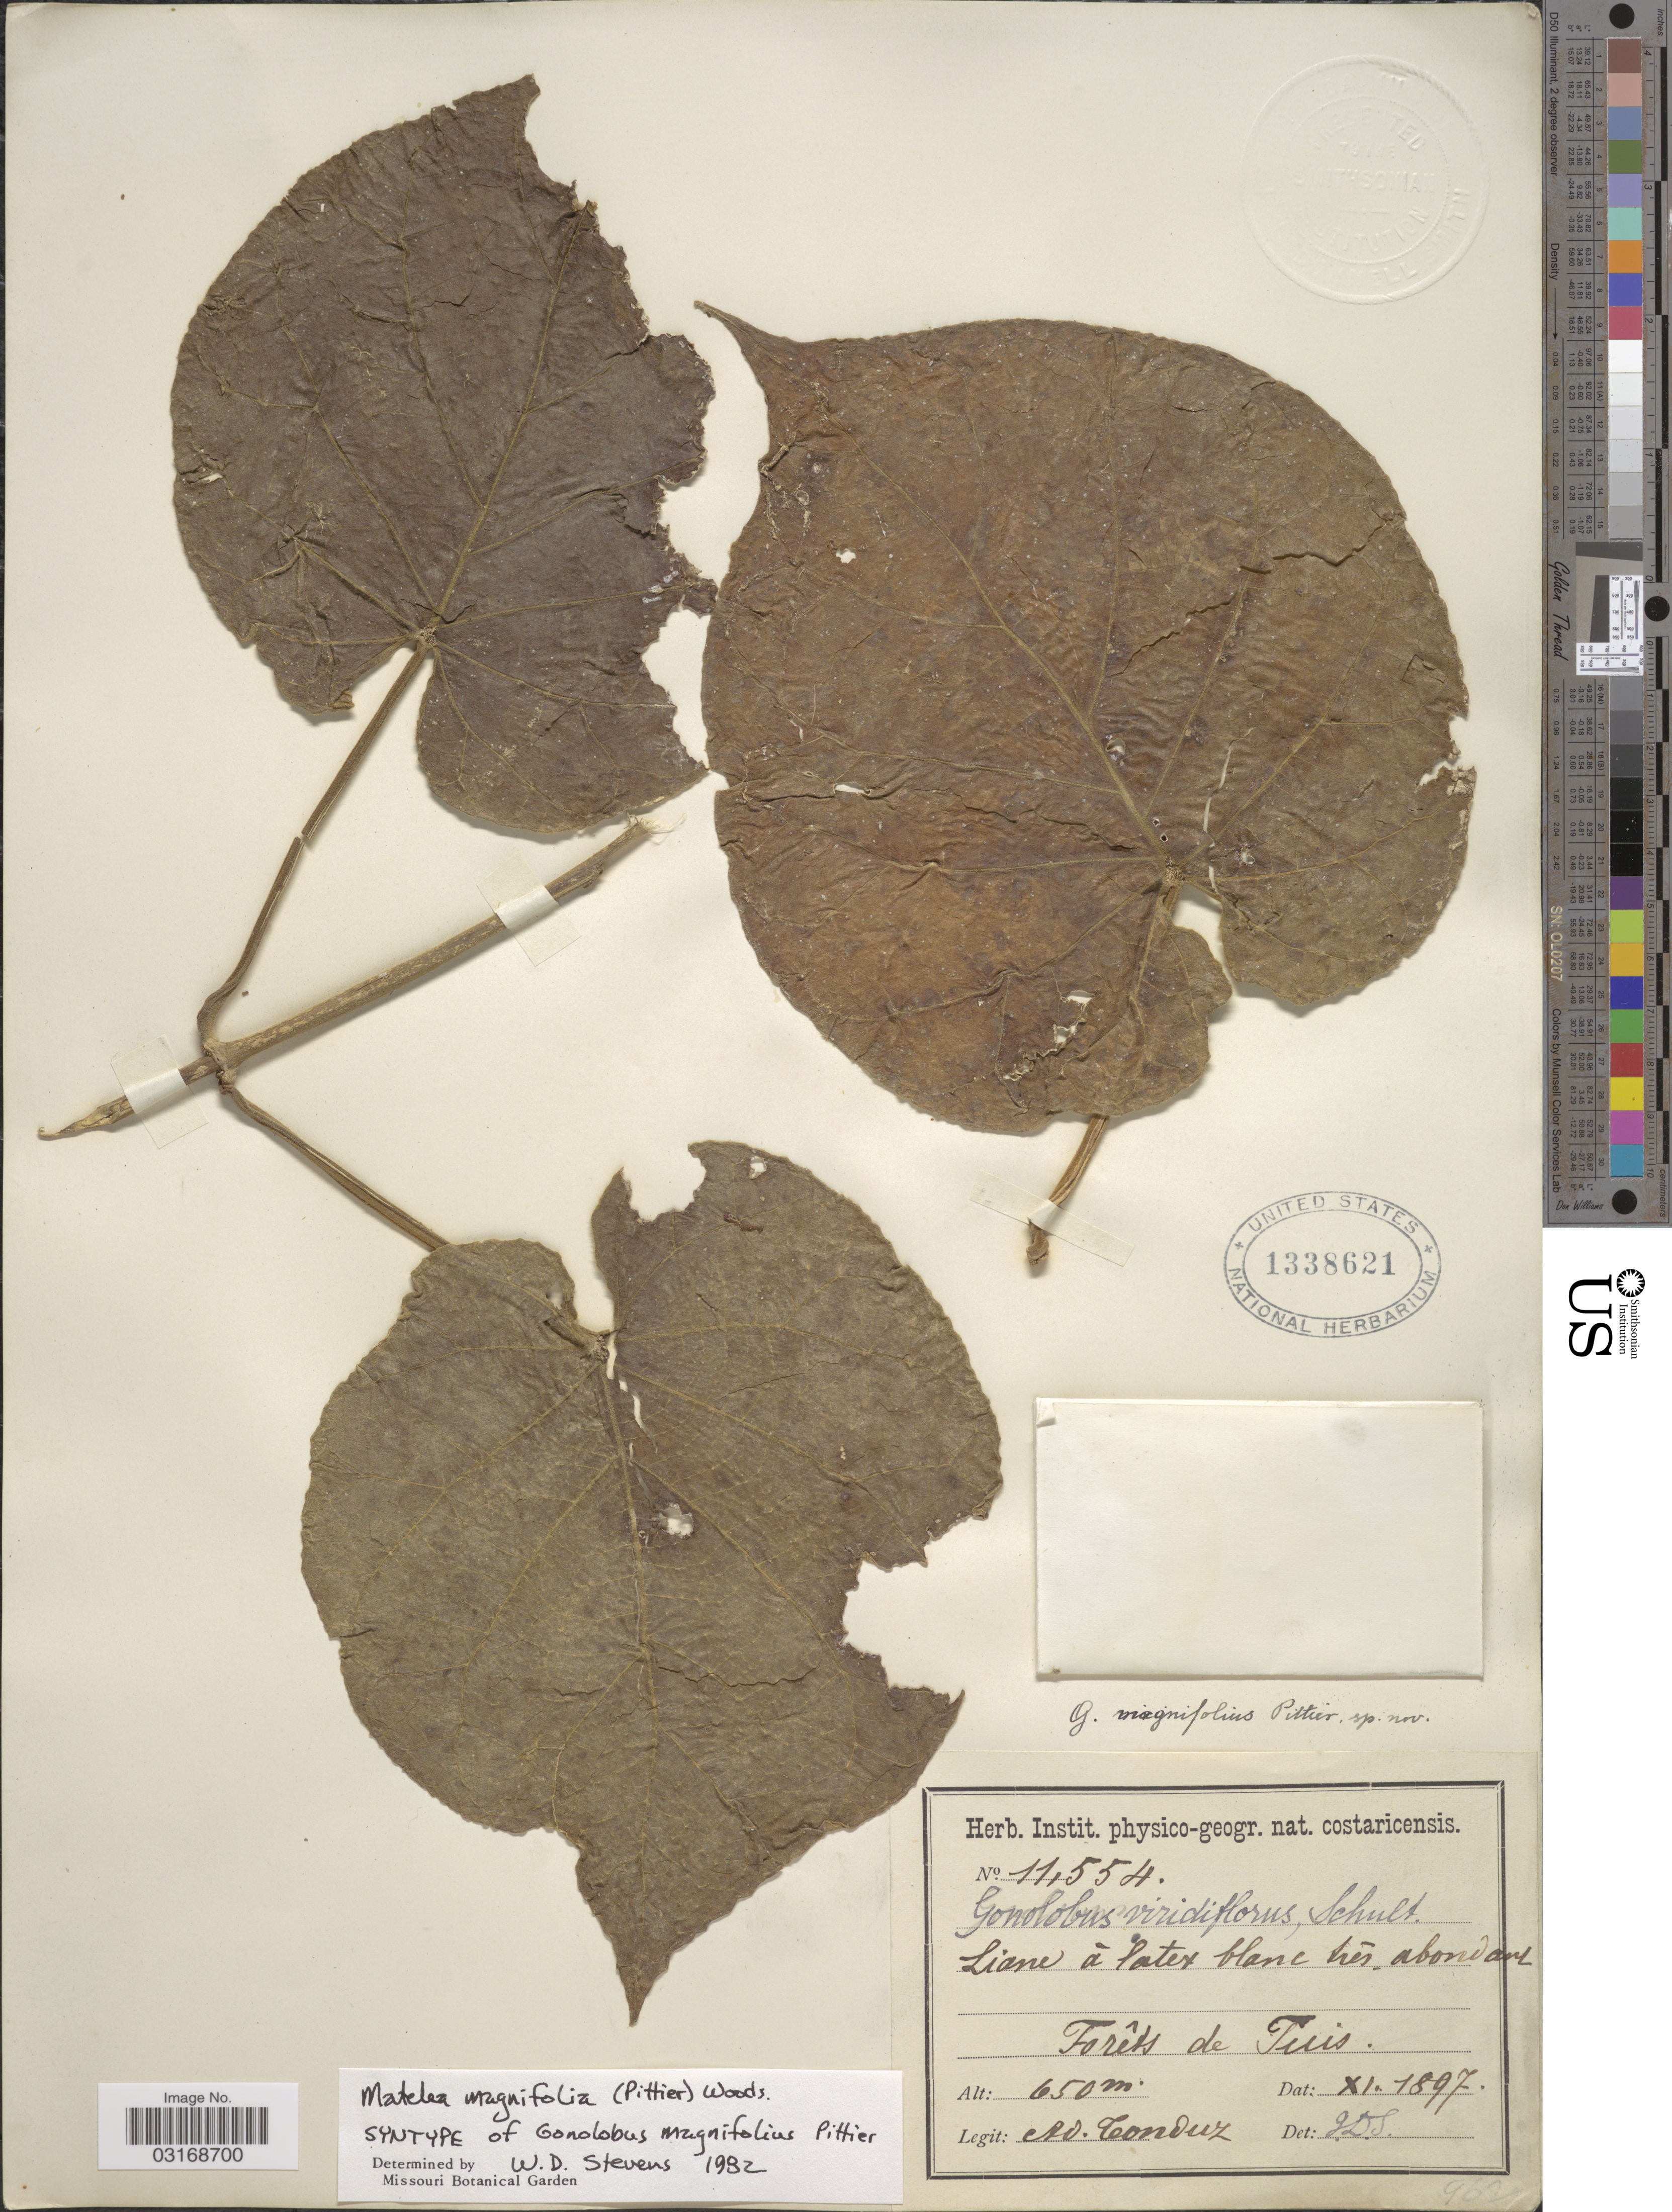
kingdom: Plantae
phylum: Tracheophyta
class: Magnoliopsida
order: Gentianales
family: Apocynaceae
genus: Matelea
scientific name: Matelea magnifolia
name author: (Pittier) Woodson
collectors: A. Tonduz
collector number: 11554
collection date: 1897-11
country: Costa Rica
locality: Forêts de Tuis.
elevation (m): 650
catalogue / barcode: US 1338621